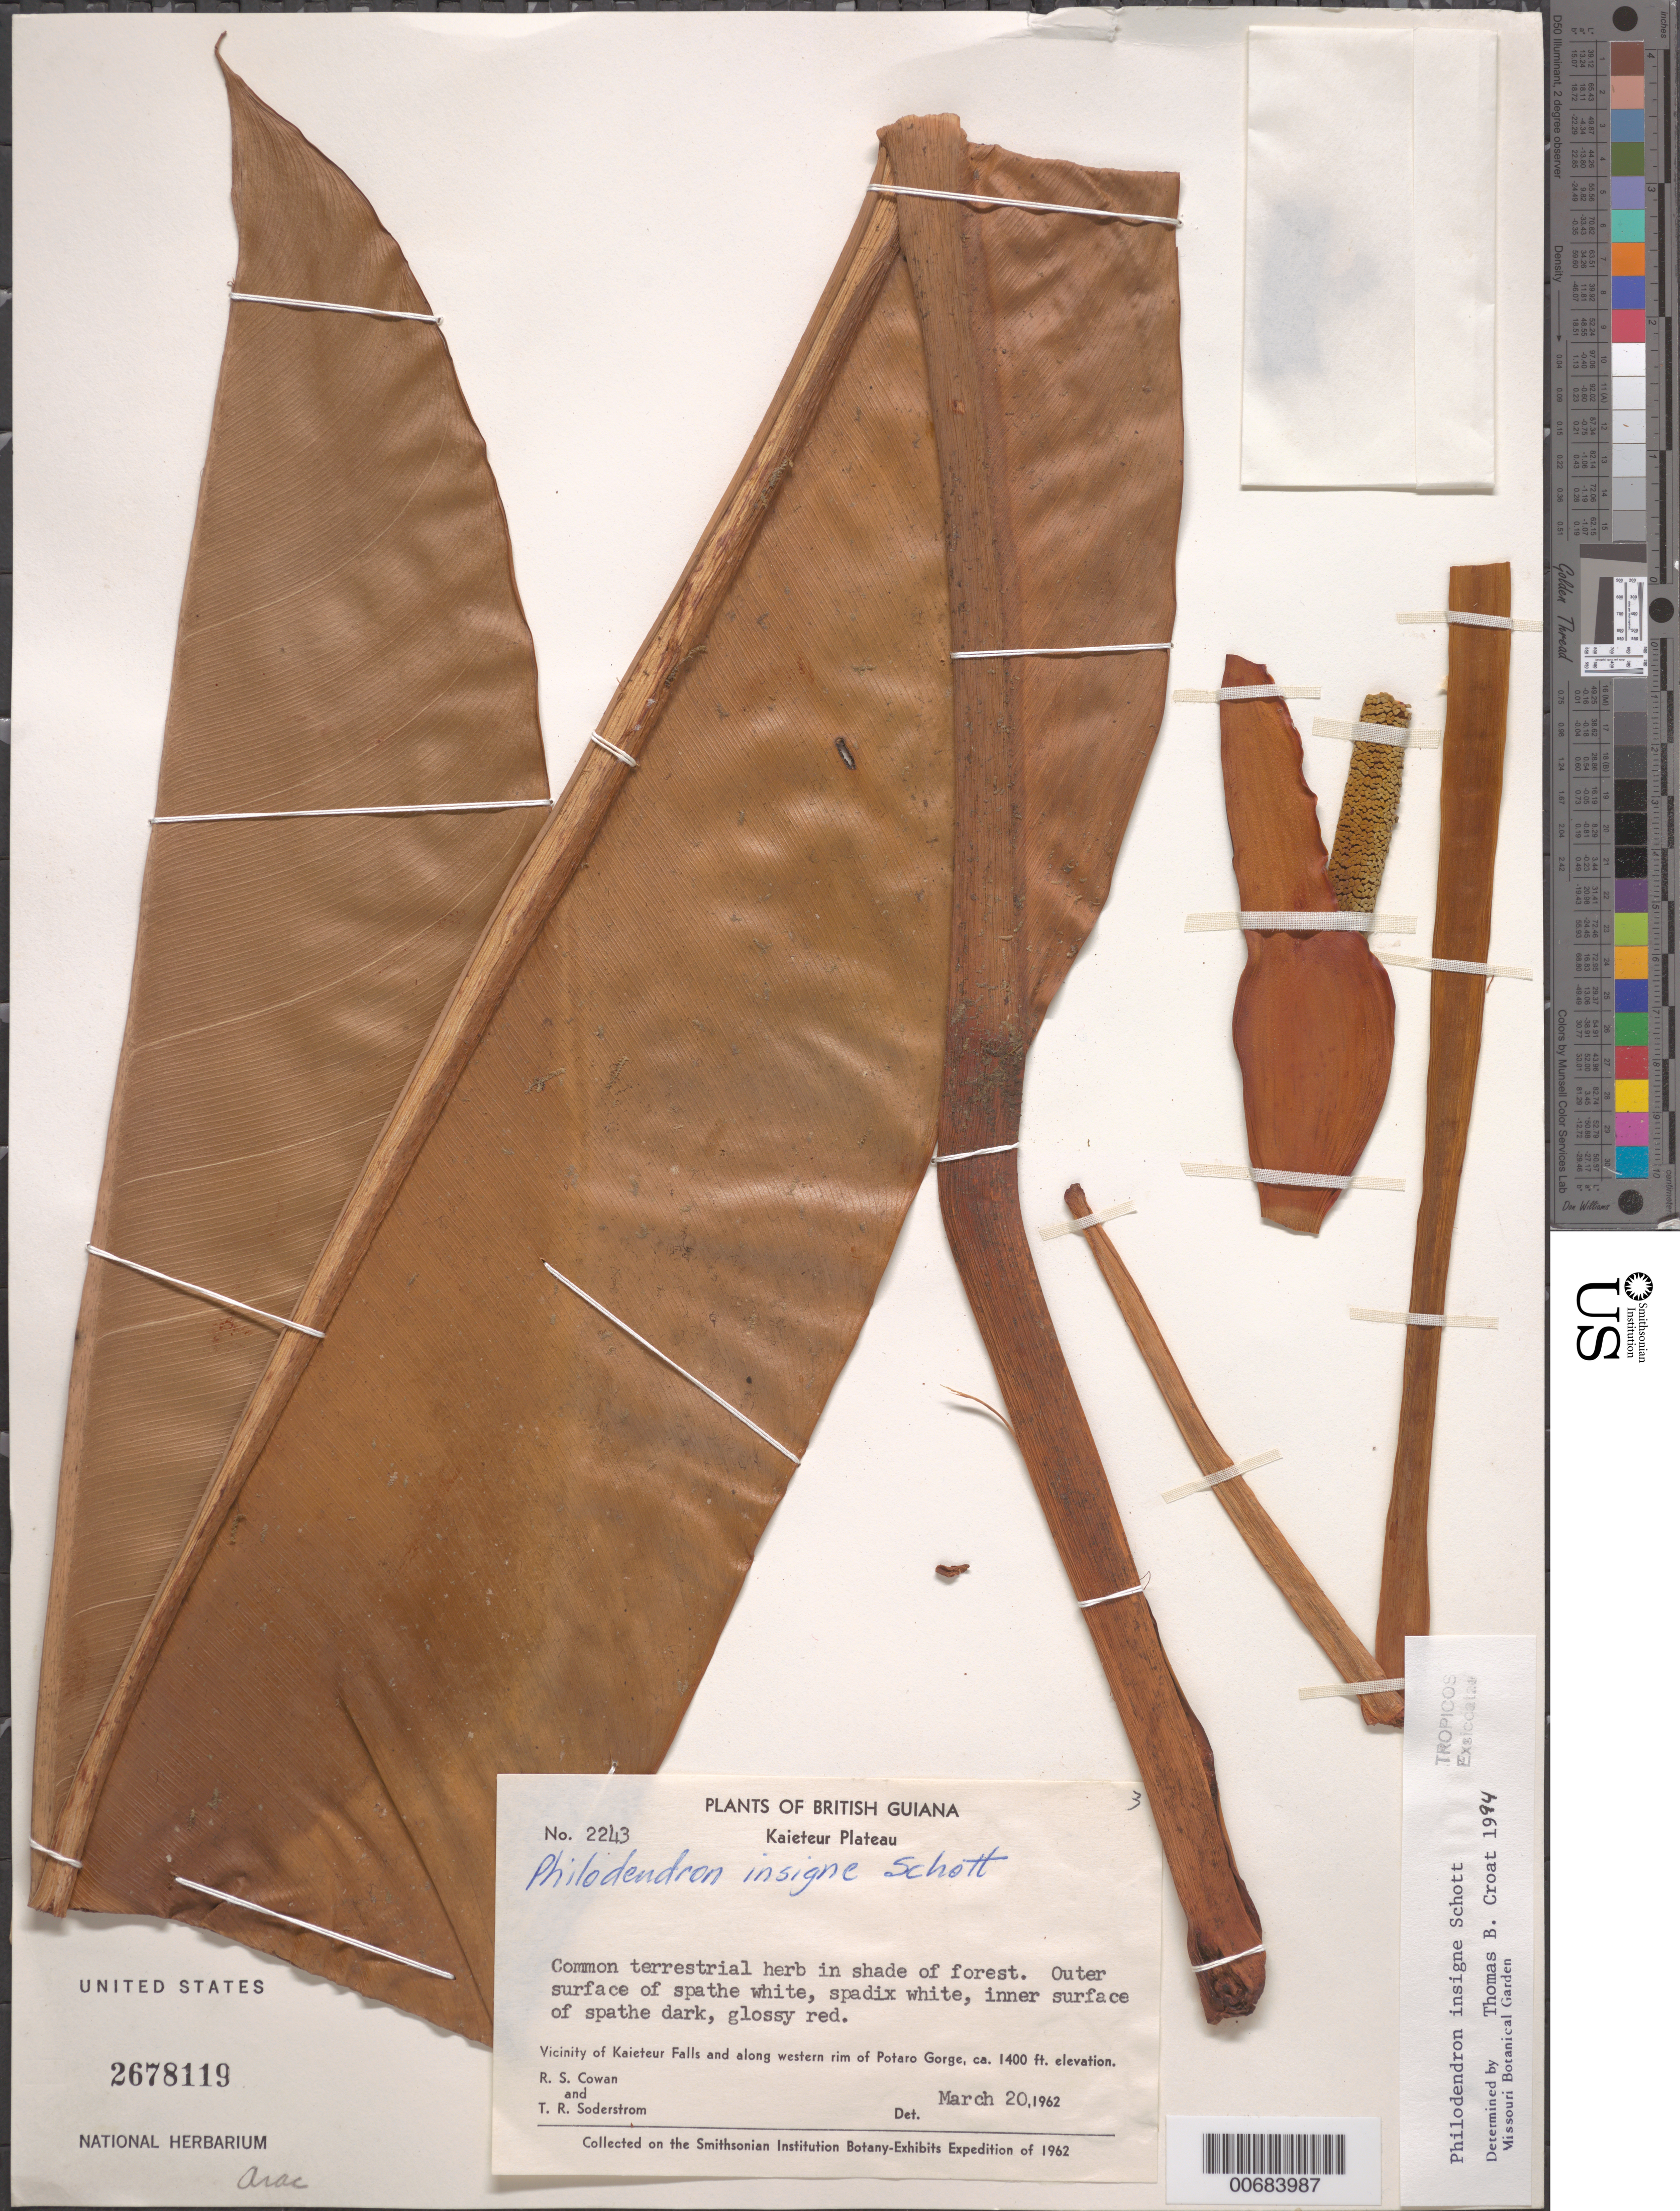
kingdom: Plantae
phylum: Tracheophyta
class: Liliopsida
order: Alismatales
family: Araceae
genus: Philodendron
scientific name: Philodendron insigne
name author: Schott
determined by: Croat, Thomas B., Missouri Botanical Garden (MO)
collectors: R. S. Cowan & T. R. Soderstrom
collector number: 2243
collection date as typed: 20-Mar-62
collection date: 1962-03-20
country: Guyana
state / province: Potaro-Siparuni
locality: Kaieteur Falls, and along western rim of Potaro Gorge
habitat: In shade of forest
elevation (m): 427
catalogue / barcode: US 2678119